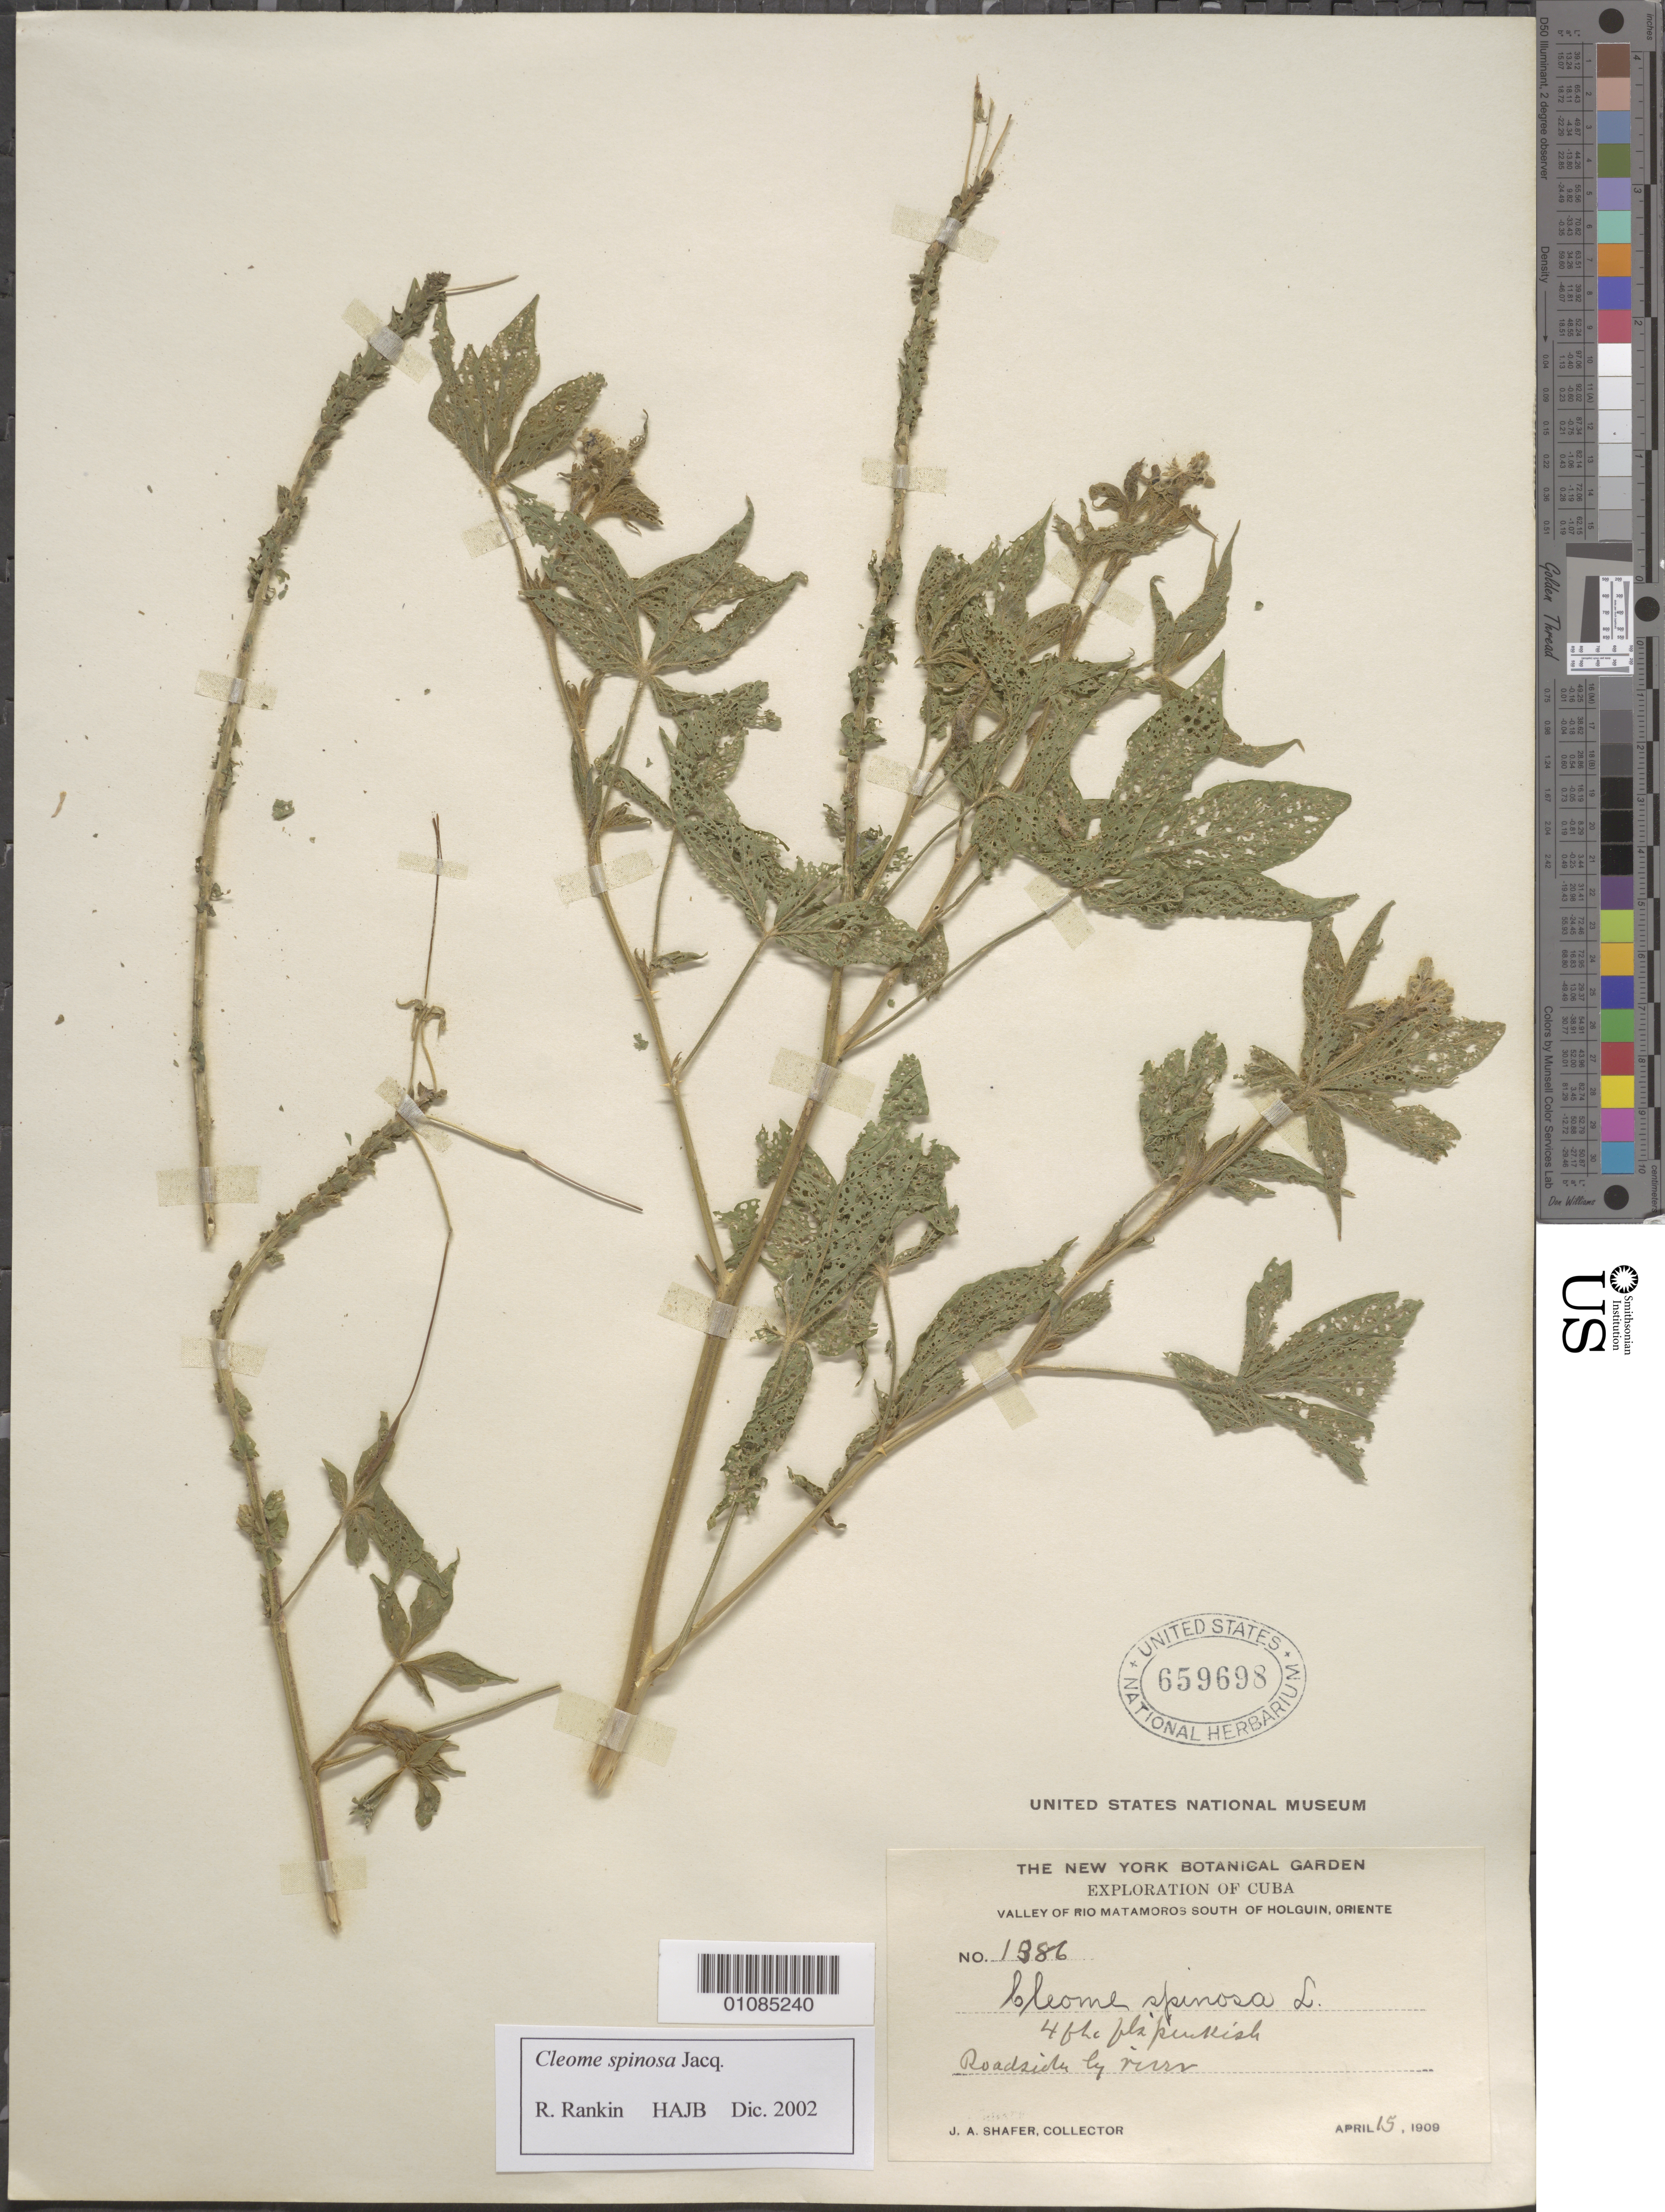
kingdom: Plantae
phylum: Tracheophyta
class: Magnoliopsida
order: Brassicales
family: Cleomaceae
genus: Tarenaya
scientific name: Tarenaya spinosa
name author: (Jacq.) Raf.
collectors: J. A. Shafer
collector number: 1386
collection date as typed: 15 Apr 1909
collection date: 1909-04-15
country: Cuba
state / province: Holguín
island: Cuba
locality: Valley of Rio Matamoros S of Holguin, Oriente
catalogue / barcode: US 659698